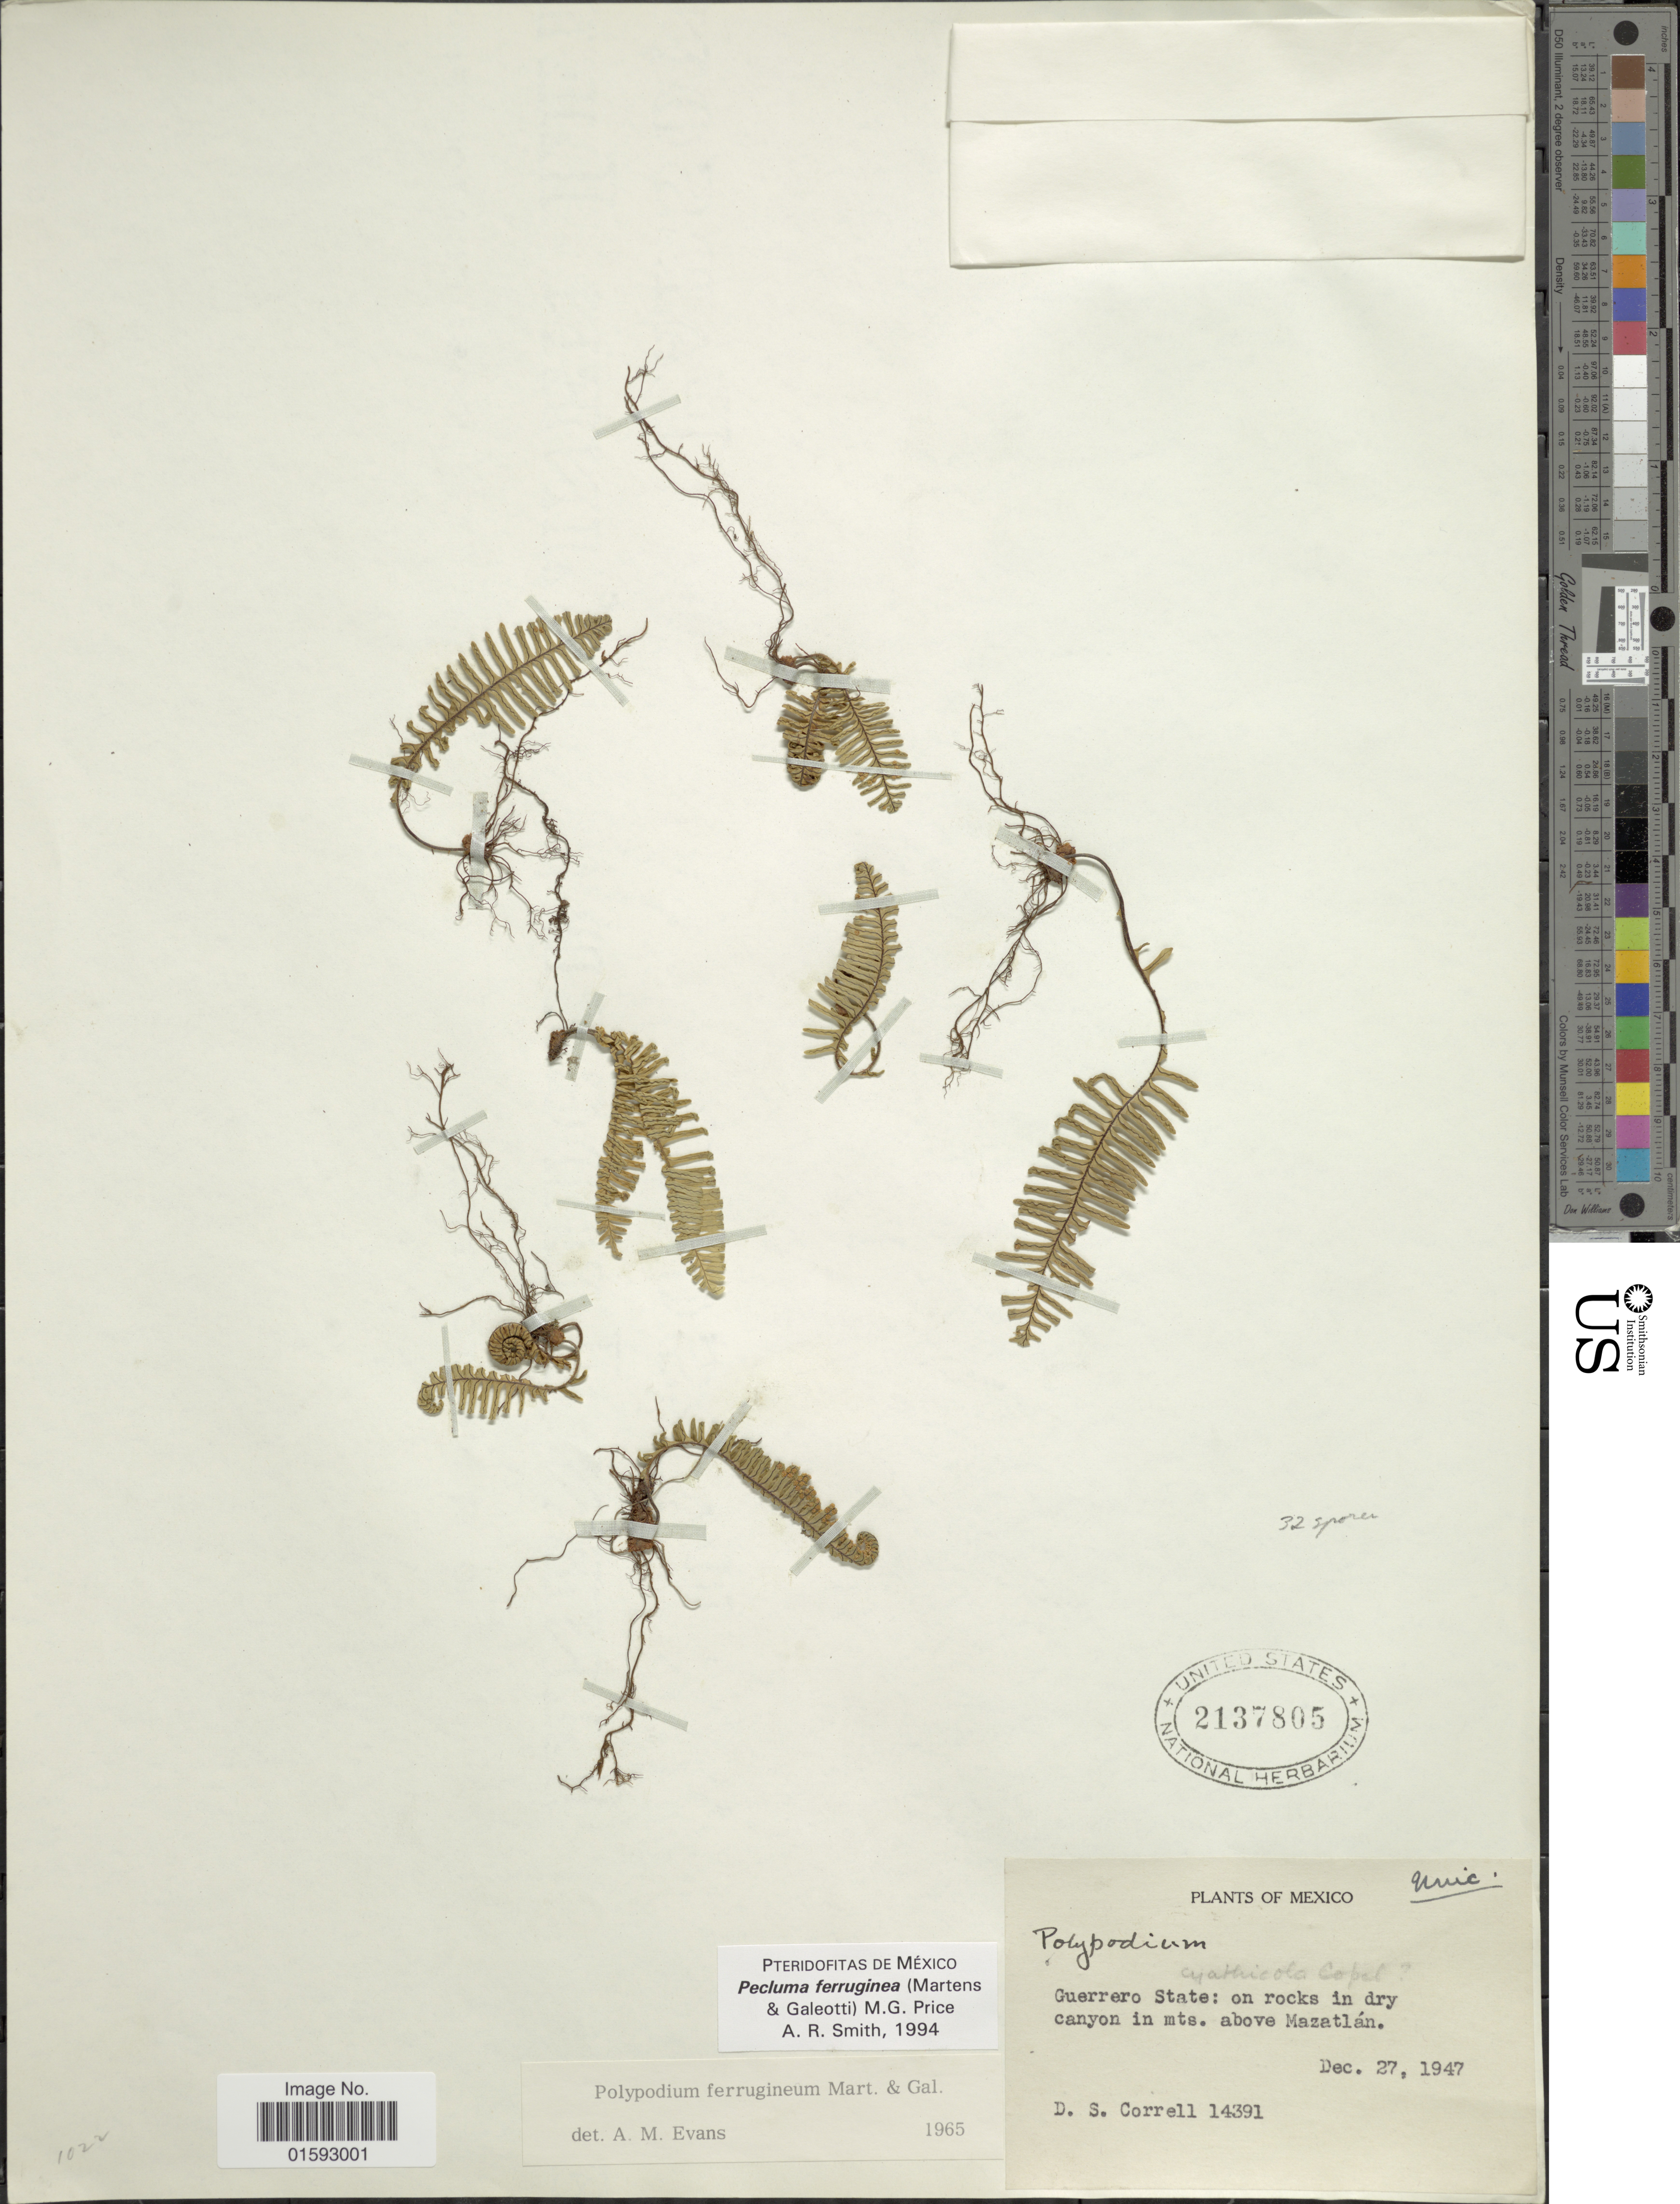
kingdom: Plantae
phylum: Tracheophyta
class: Polypodiopsida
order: Polypodiales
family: Polypodiaceae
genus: Pecluma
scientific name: Pecluma ferruginea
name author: (M. Martens & Galeotti) Price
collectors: D. S. Correll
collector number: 14391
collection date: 1947-12-27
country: Mexico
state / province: Guerrero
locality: On rocks in dry canyon in mts. above Mazatlan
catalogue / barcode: US 2137805